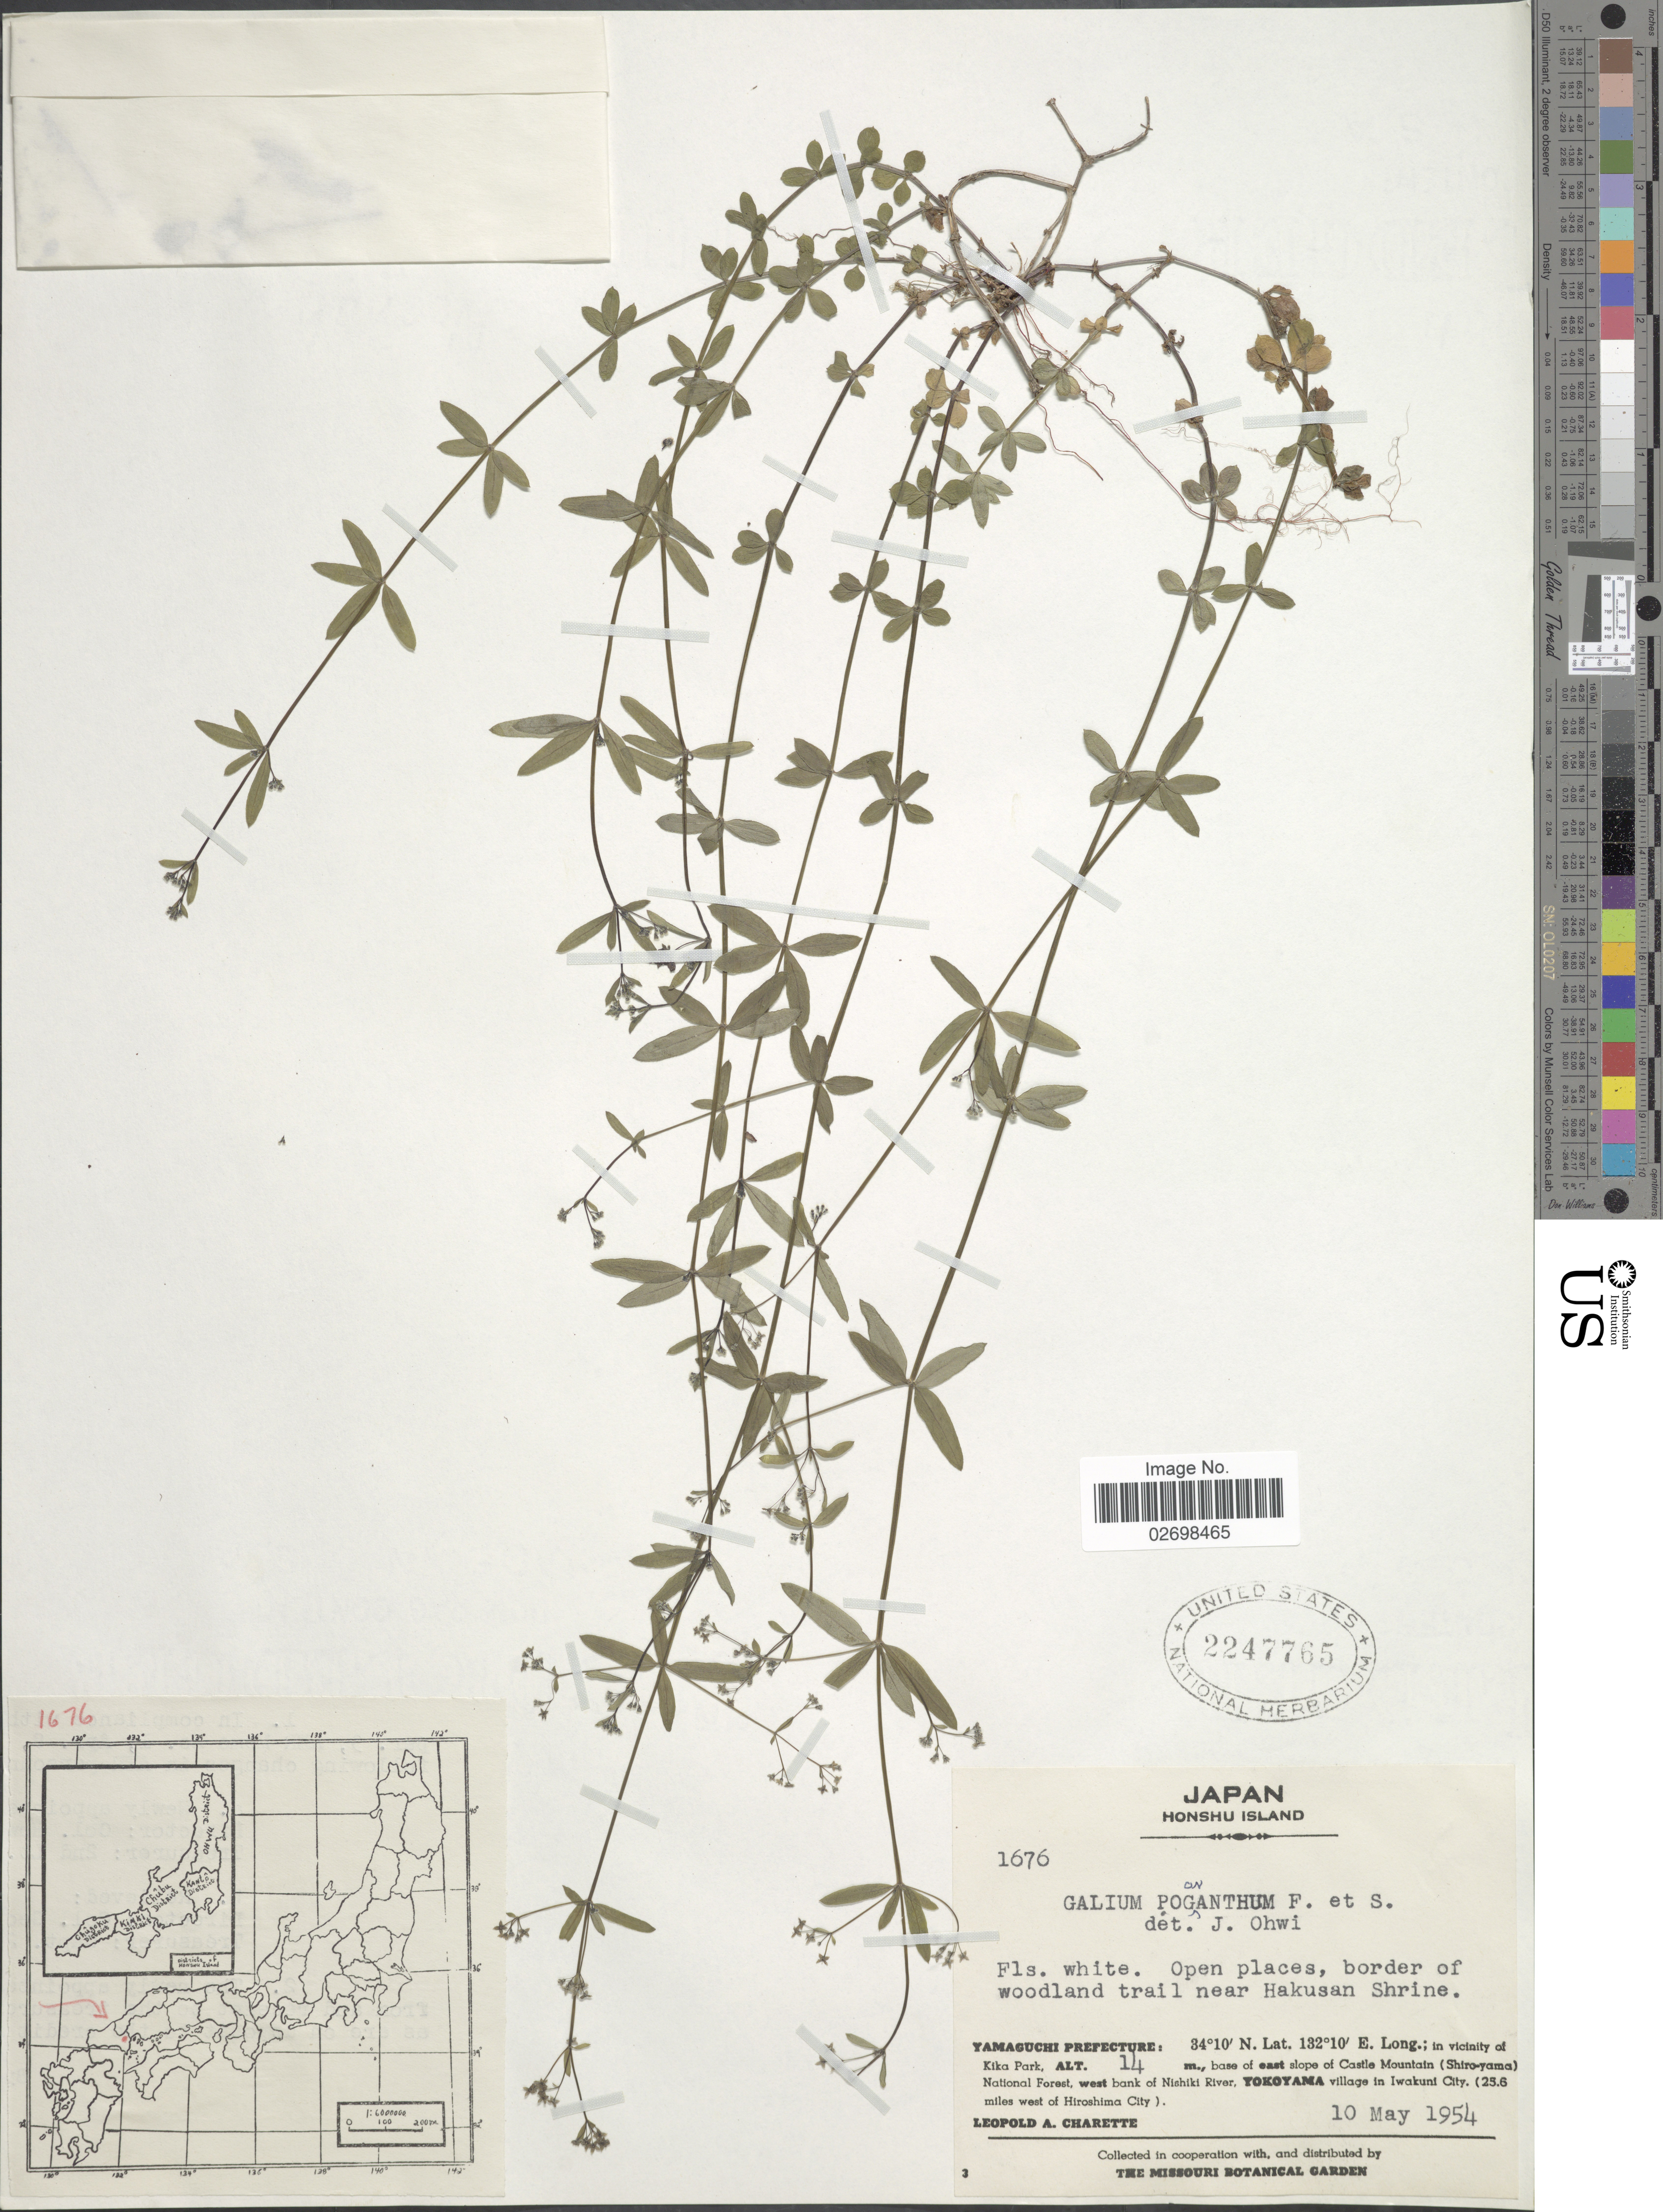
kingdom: Plantae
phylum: Tracheophyta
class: Magnoliopsida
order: Gentianales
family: Rubiaceae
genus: Galium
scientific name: Galium bungei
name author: Steud.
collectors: L. A. Charette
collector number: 1676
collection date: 1954-05-10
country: Japan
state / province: Yamaguti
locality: Honshu Island, open places, border of woodland trail near Hakusan Shrine, Yamaguchi Prefecture, in vicinity of Kika Park, base of east slope of Castle Mountain (Shiro-yama) National Forest, west bank of Nishiki River, Yokoyama village in Iwakuni City, (25.6 miles west of Hiroshima City)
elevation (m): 14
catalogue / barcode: US 2247765